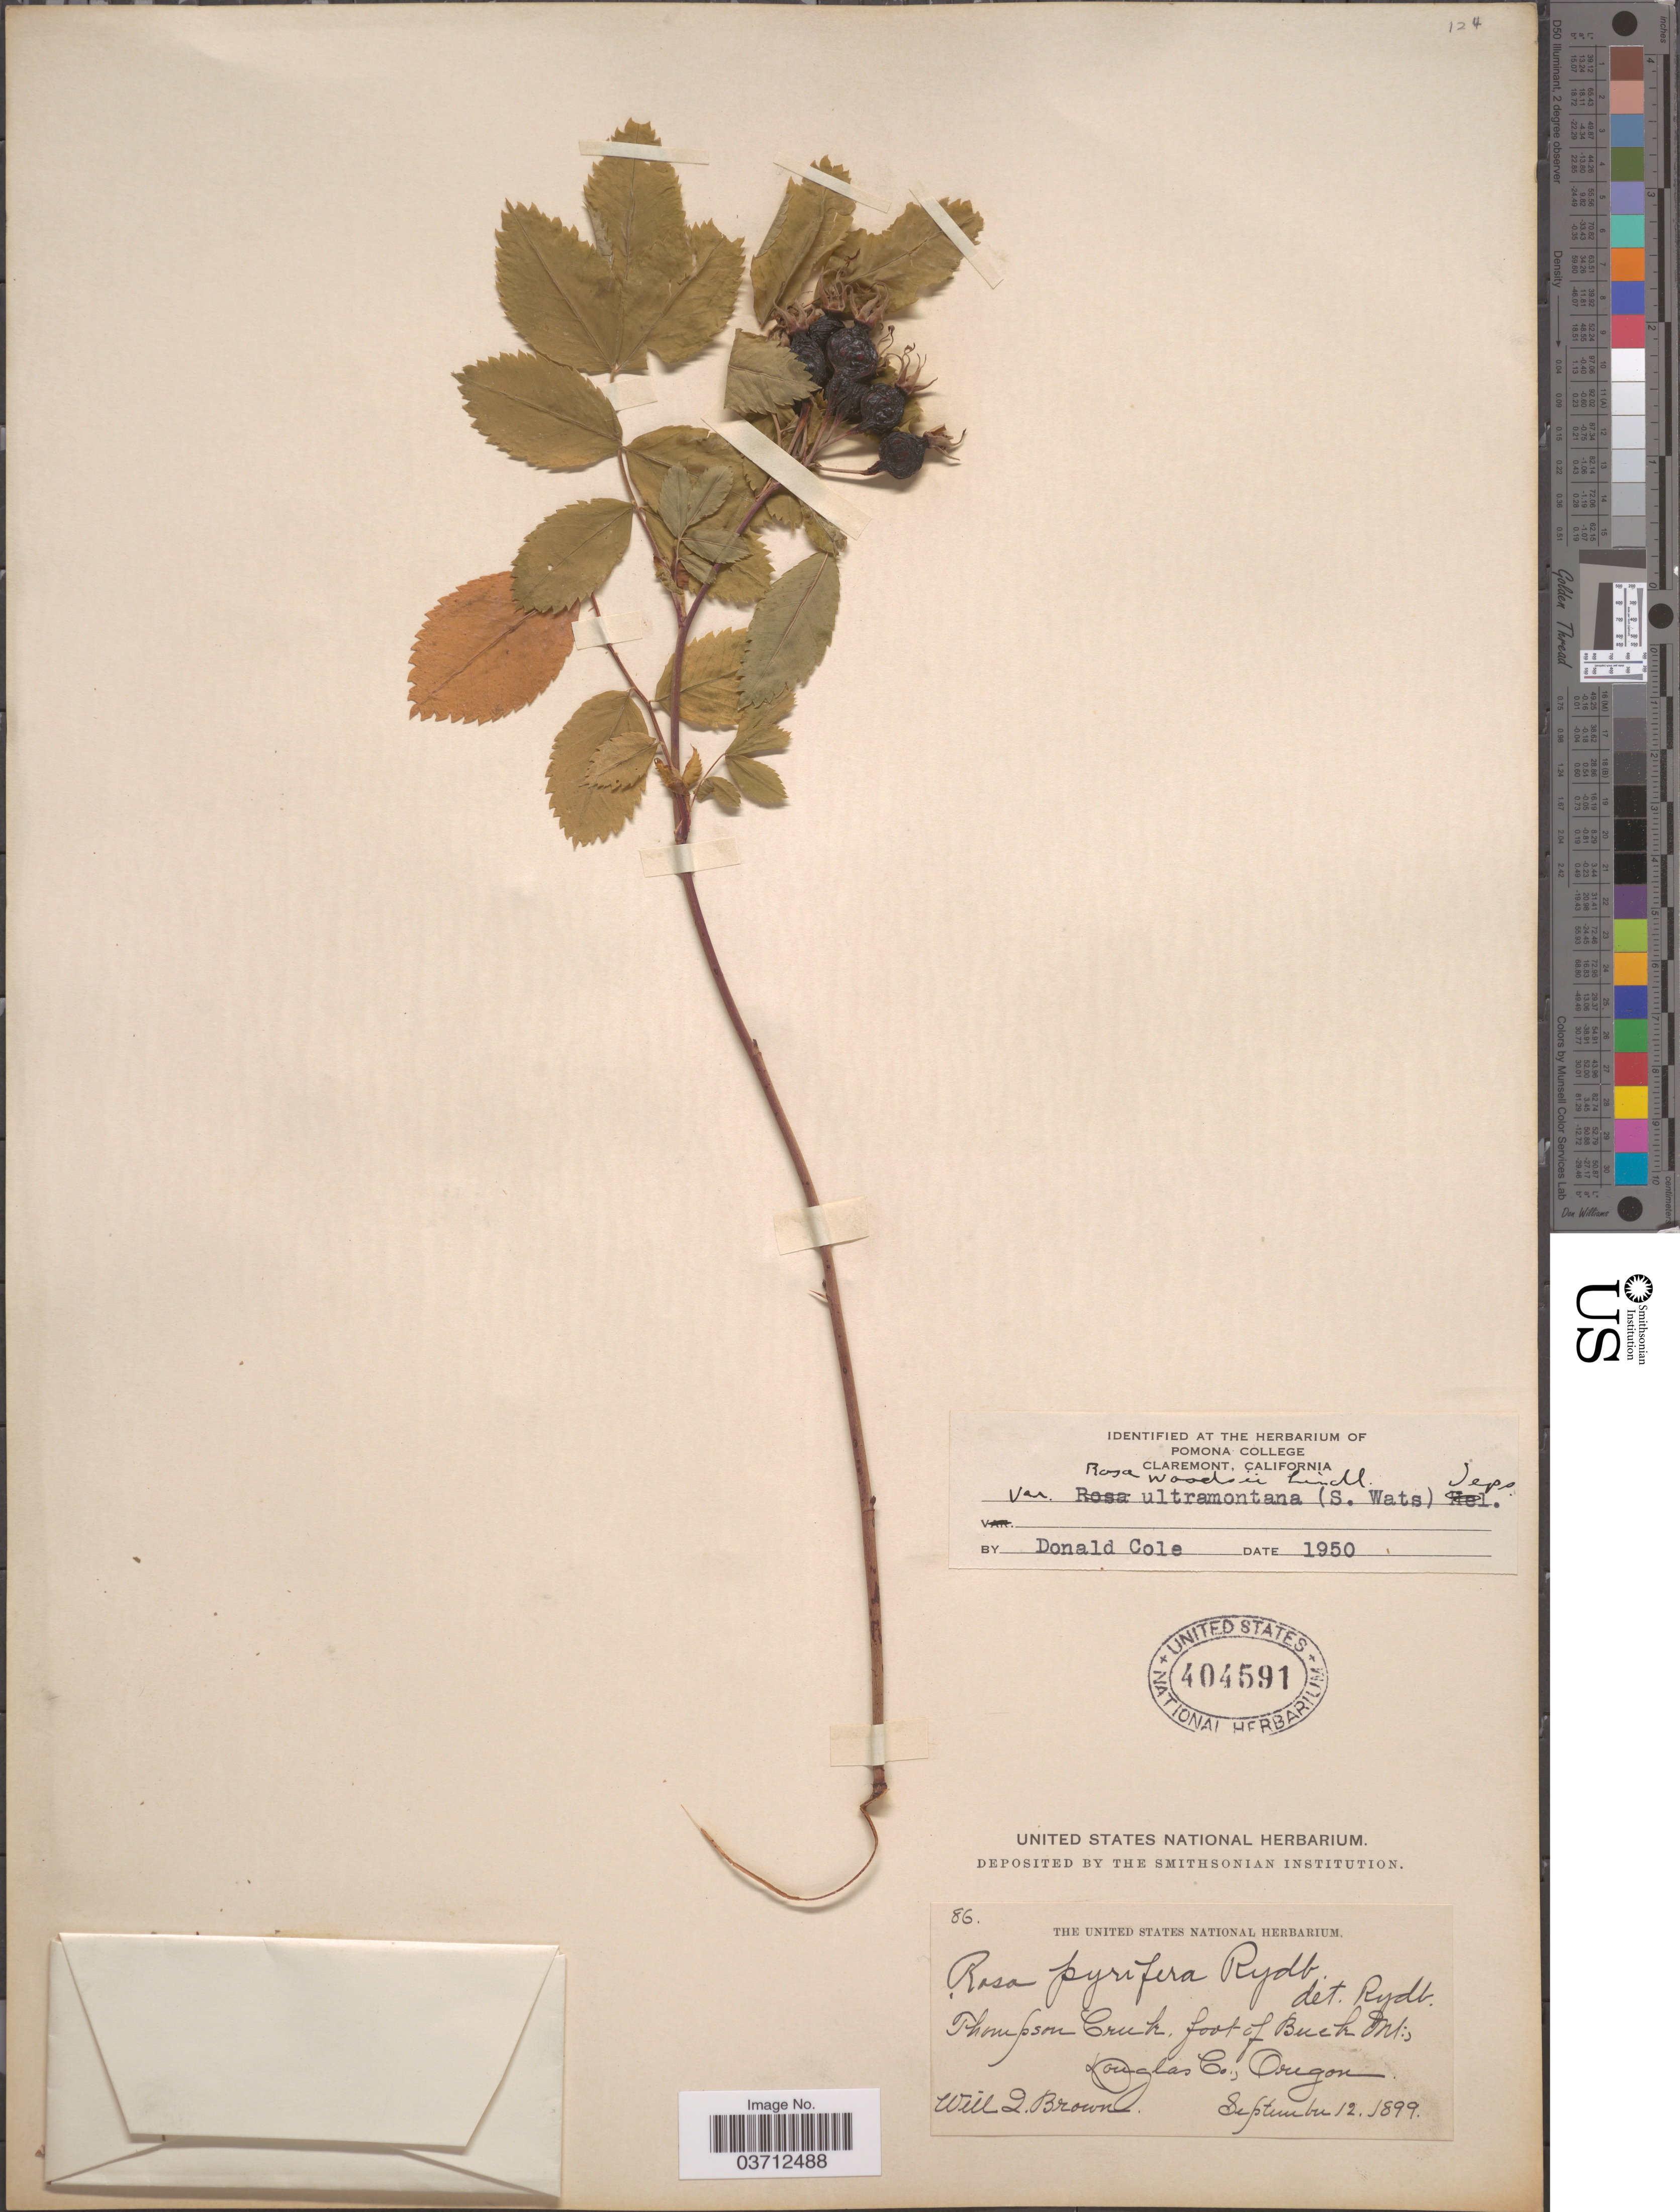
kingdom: Plantae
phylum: Tracheophyta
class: Magnoliopsida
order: Rosales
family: Rosaceae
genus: Rosa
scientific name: Rosa woodsii var. ultramontana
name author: Lindl.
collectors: W. L. Brown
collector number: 86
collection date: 1899-09-12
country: United States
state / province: Oregon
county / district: Douglas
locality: Thompson Creek, foot of Buck Mt; Douglas Co.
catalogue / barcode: US 404591